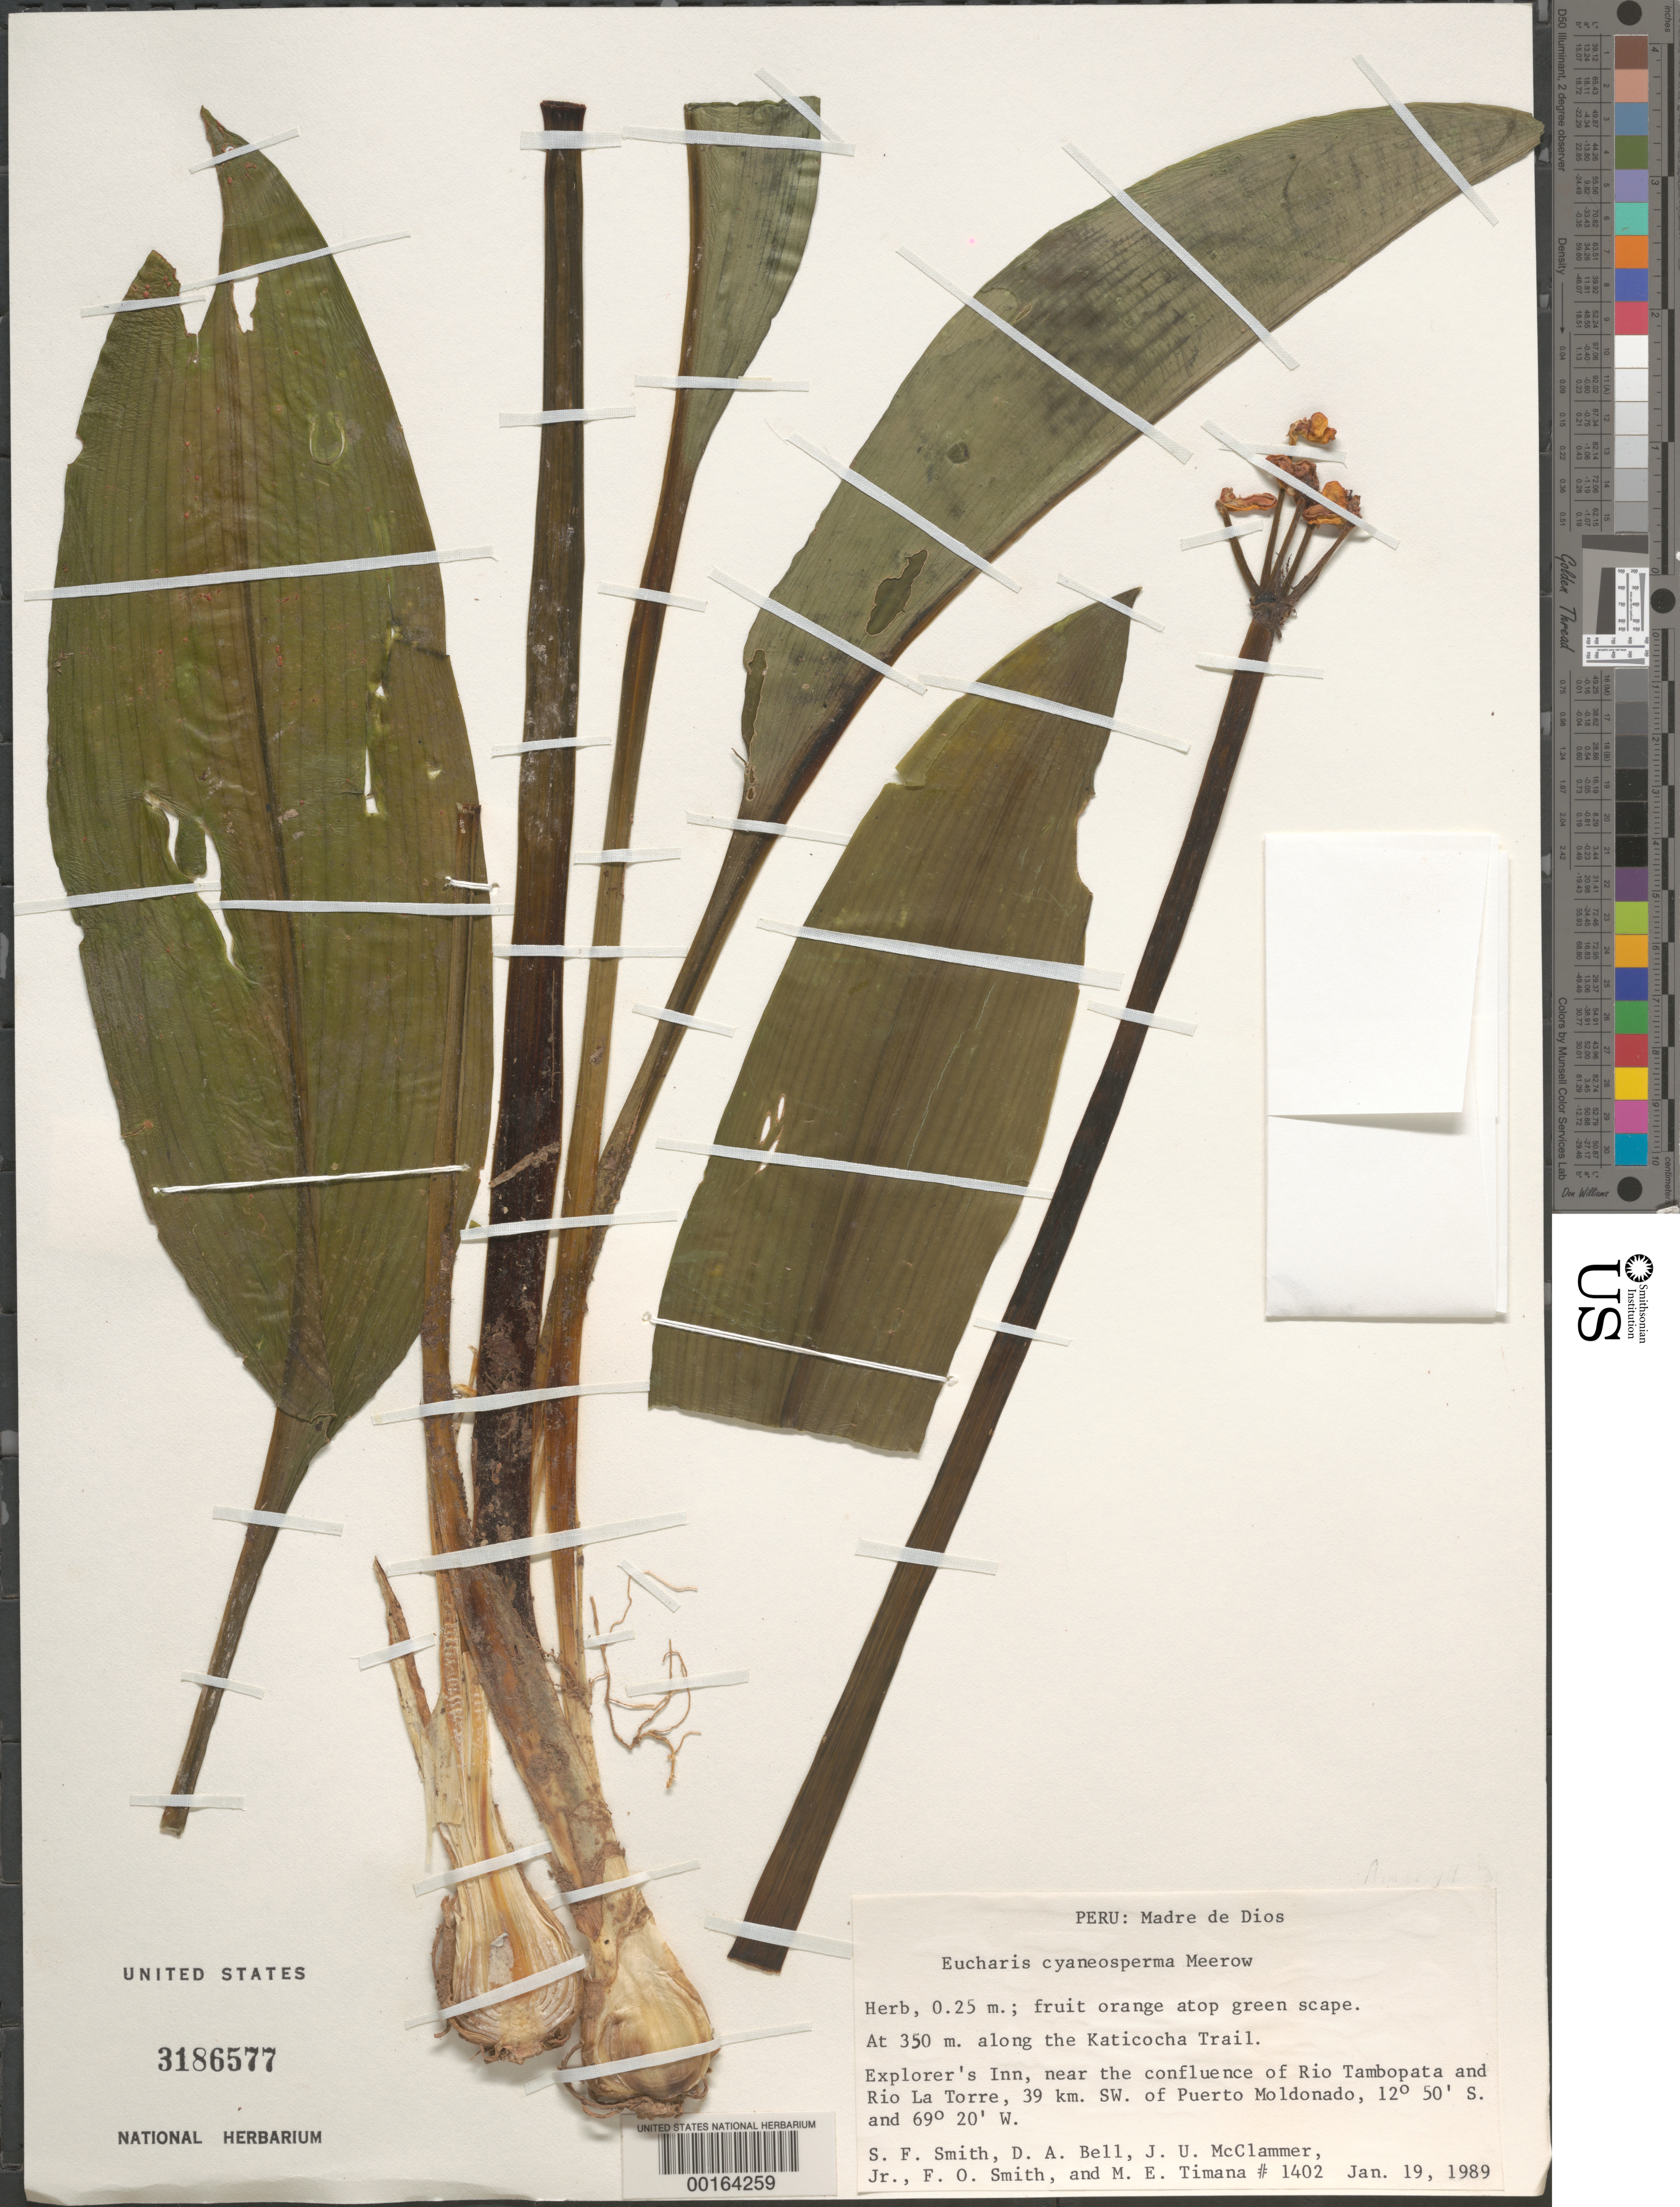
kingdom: Plantae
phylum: Tracheophyta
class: Liliopsida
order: Asparagales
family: Amaryllidaceae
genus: Eucharis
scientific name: Eucharis cyaneosperma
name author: Meerow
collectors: S.F. Smith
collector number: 1402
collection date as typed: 19 Jan 1989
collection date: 1989-01-19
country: Peru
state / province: Madre de Dios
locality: At 350 m along katicocha trail; explorer's inn, near confluence of rio tambopata & rio la torre, 39 km sw of puerto moldonado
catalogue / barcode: US 3186577